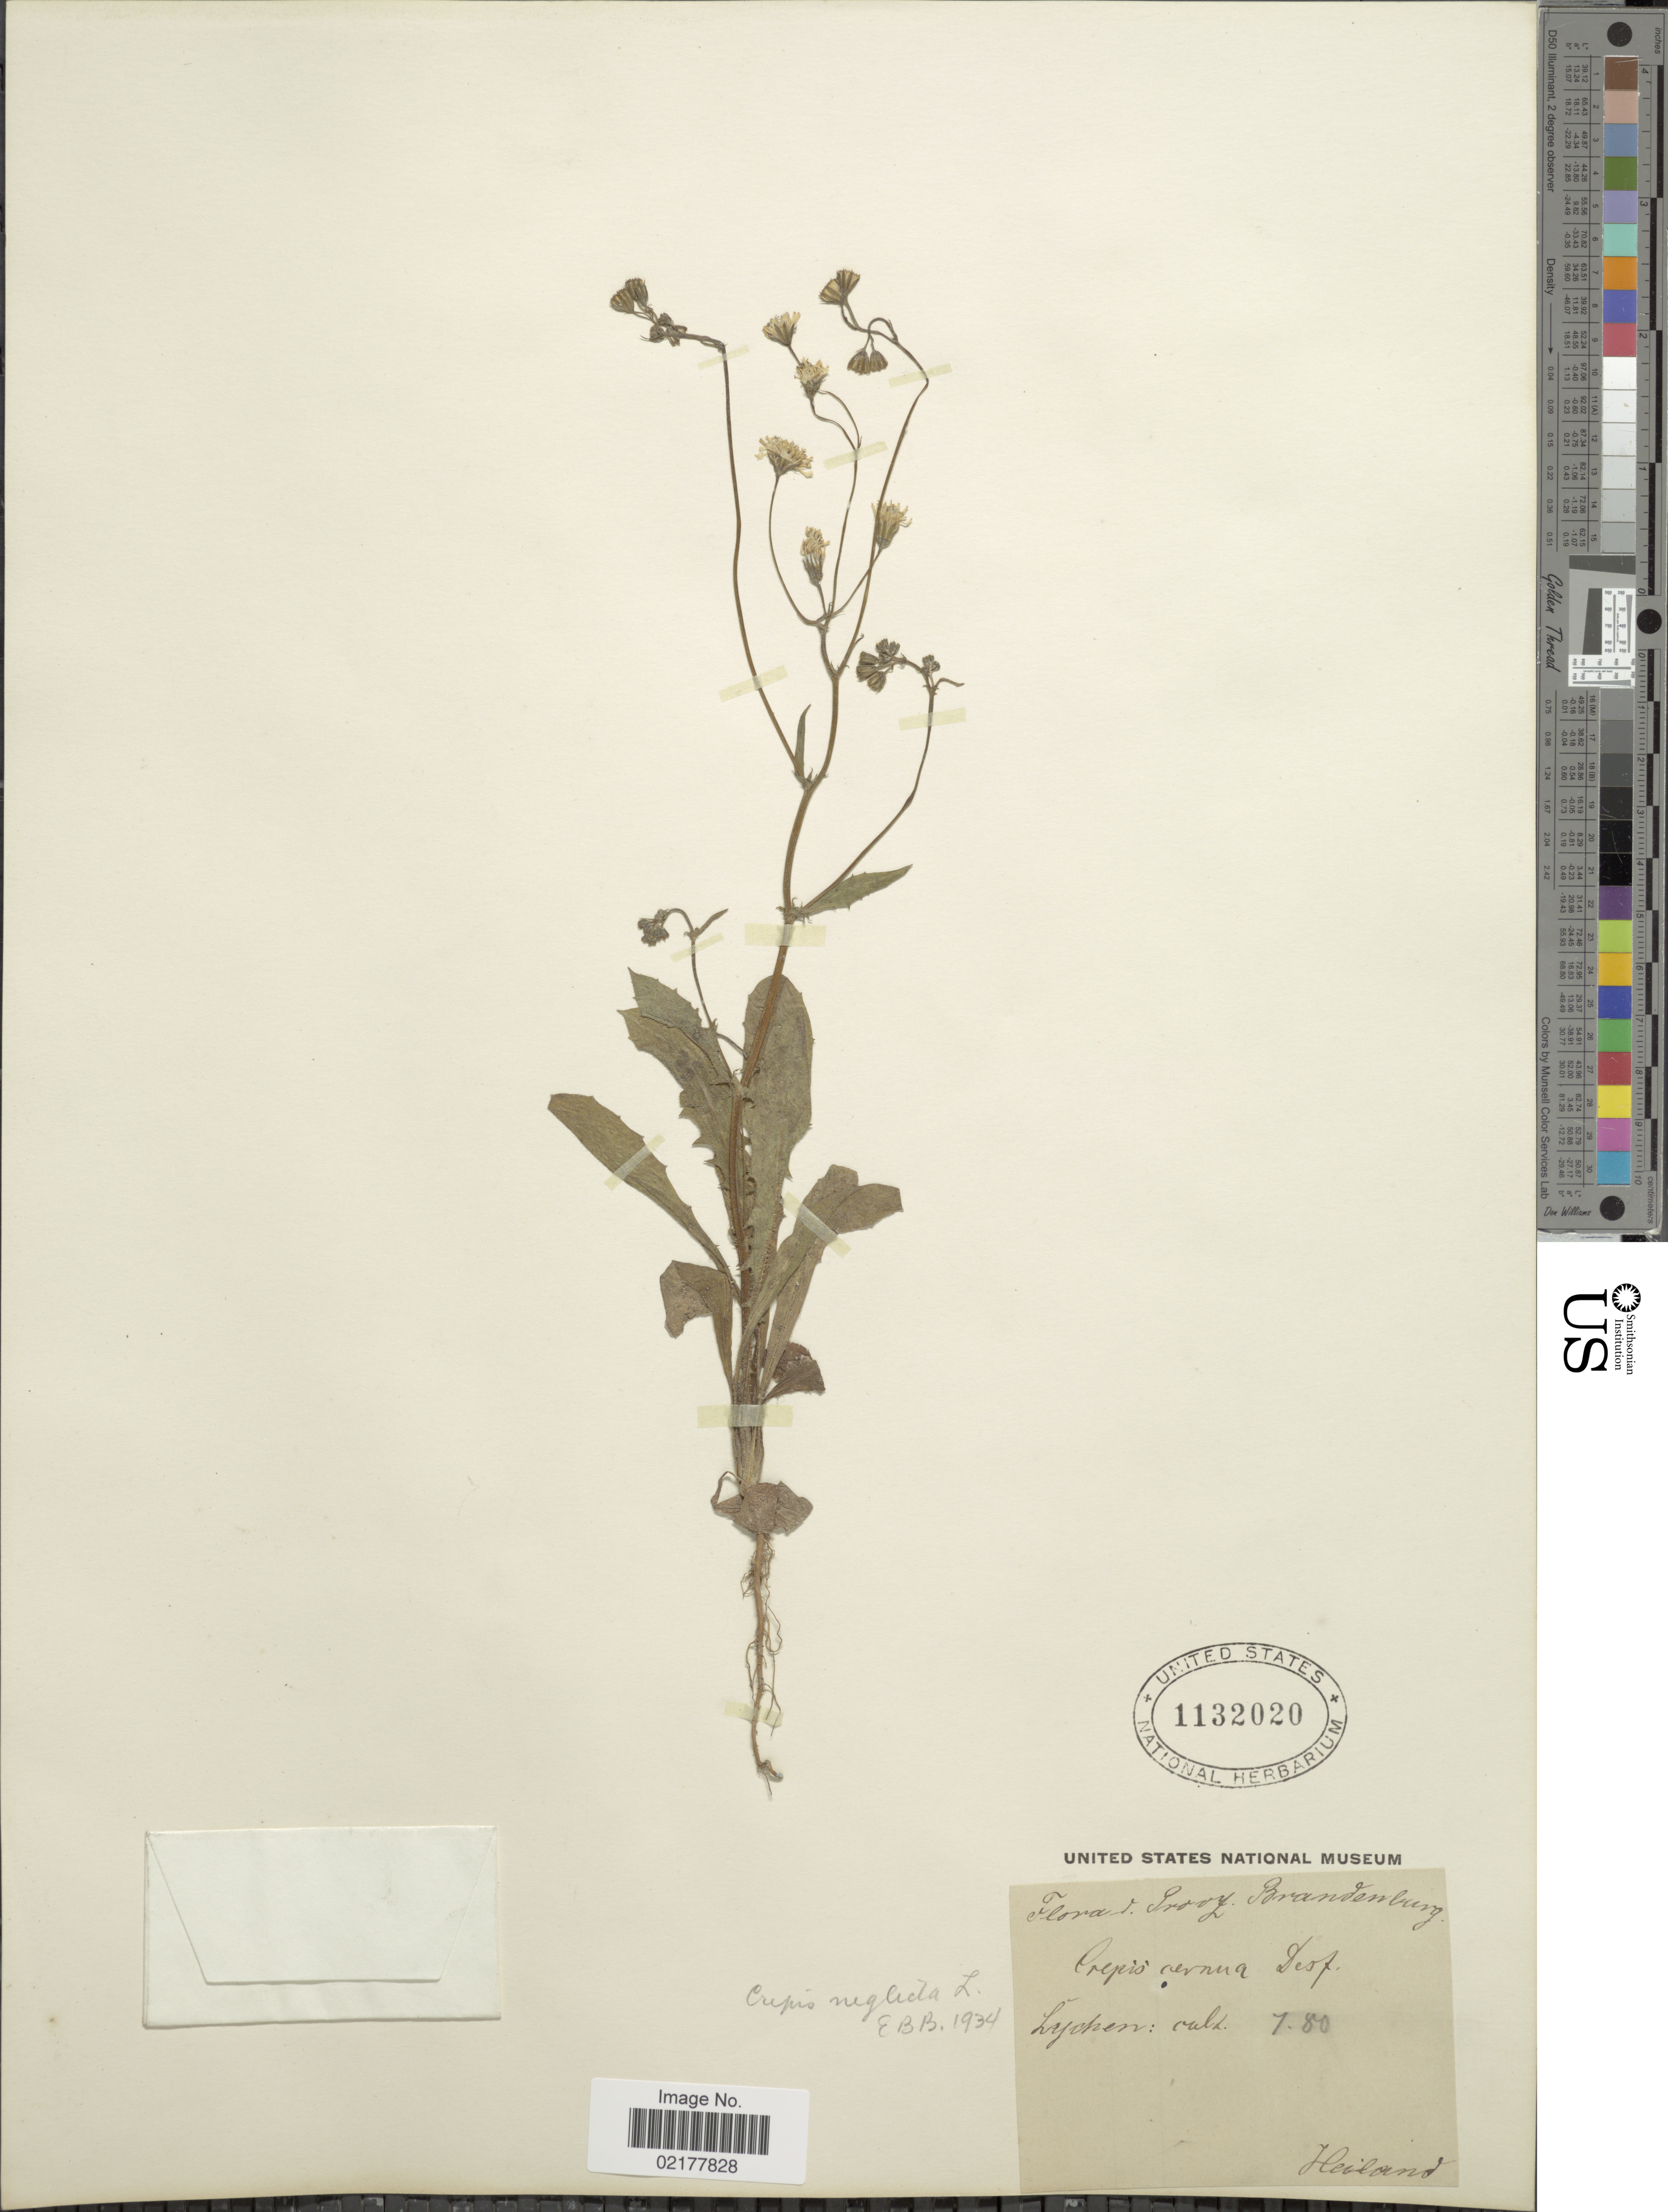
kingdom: Plantae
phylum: Tracheophyta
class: Magnoliopsida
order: Asterales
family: Asteraceae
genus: Crepis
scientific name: Crepis neglecta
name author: L.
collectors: -. Heiland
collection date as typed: Transcribed d/m/y: /7/80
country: Germany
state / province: Brandenburg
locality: Lychen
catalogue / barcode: US 1132020